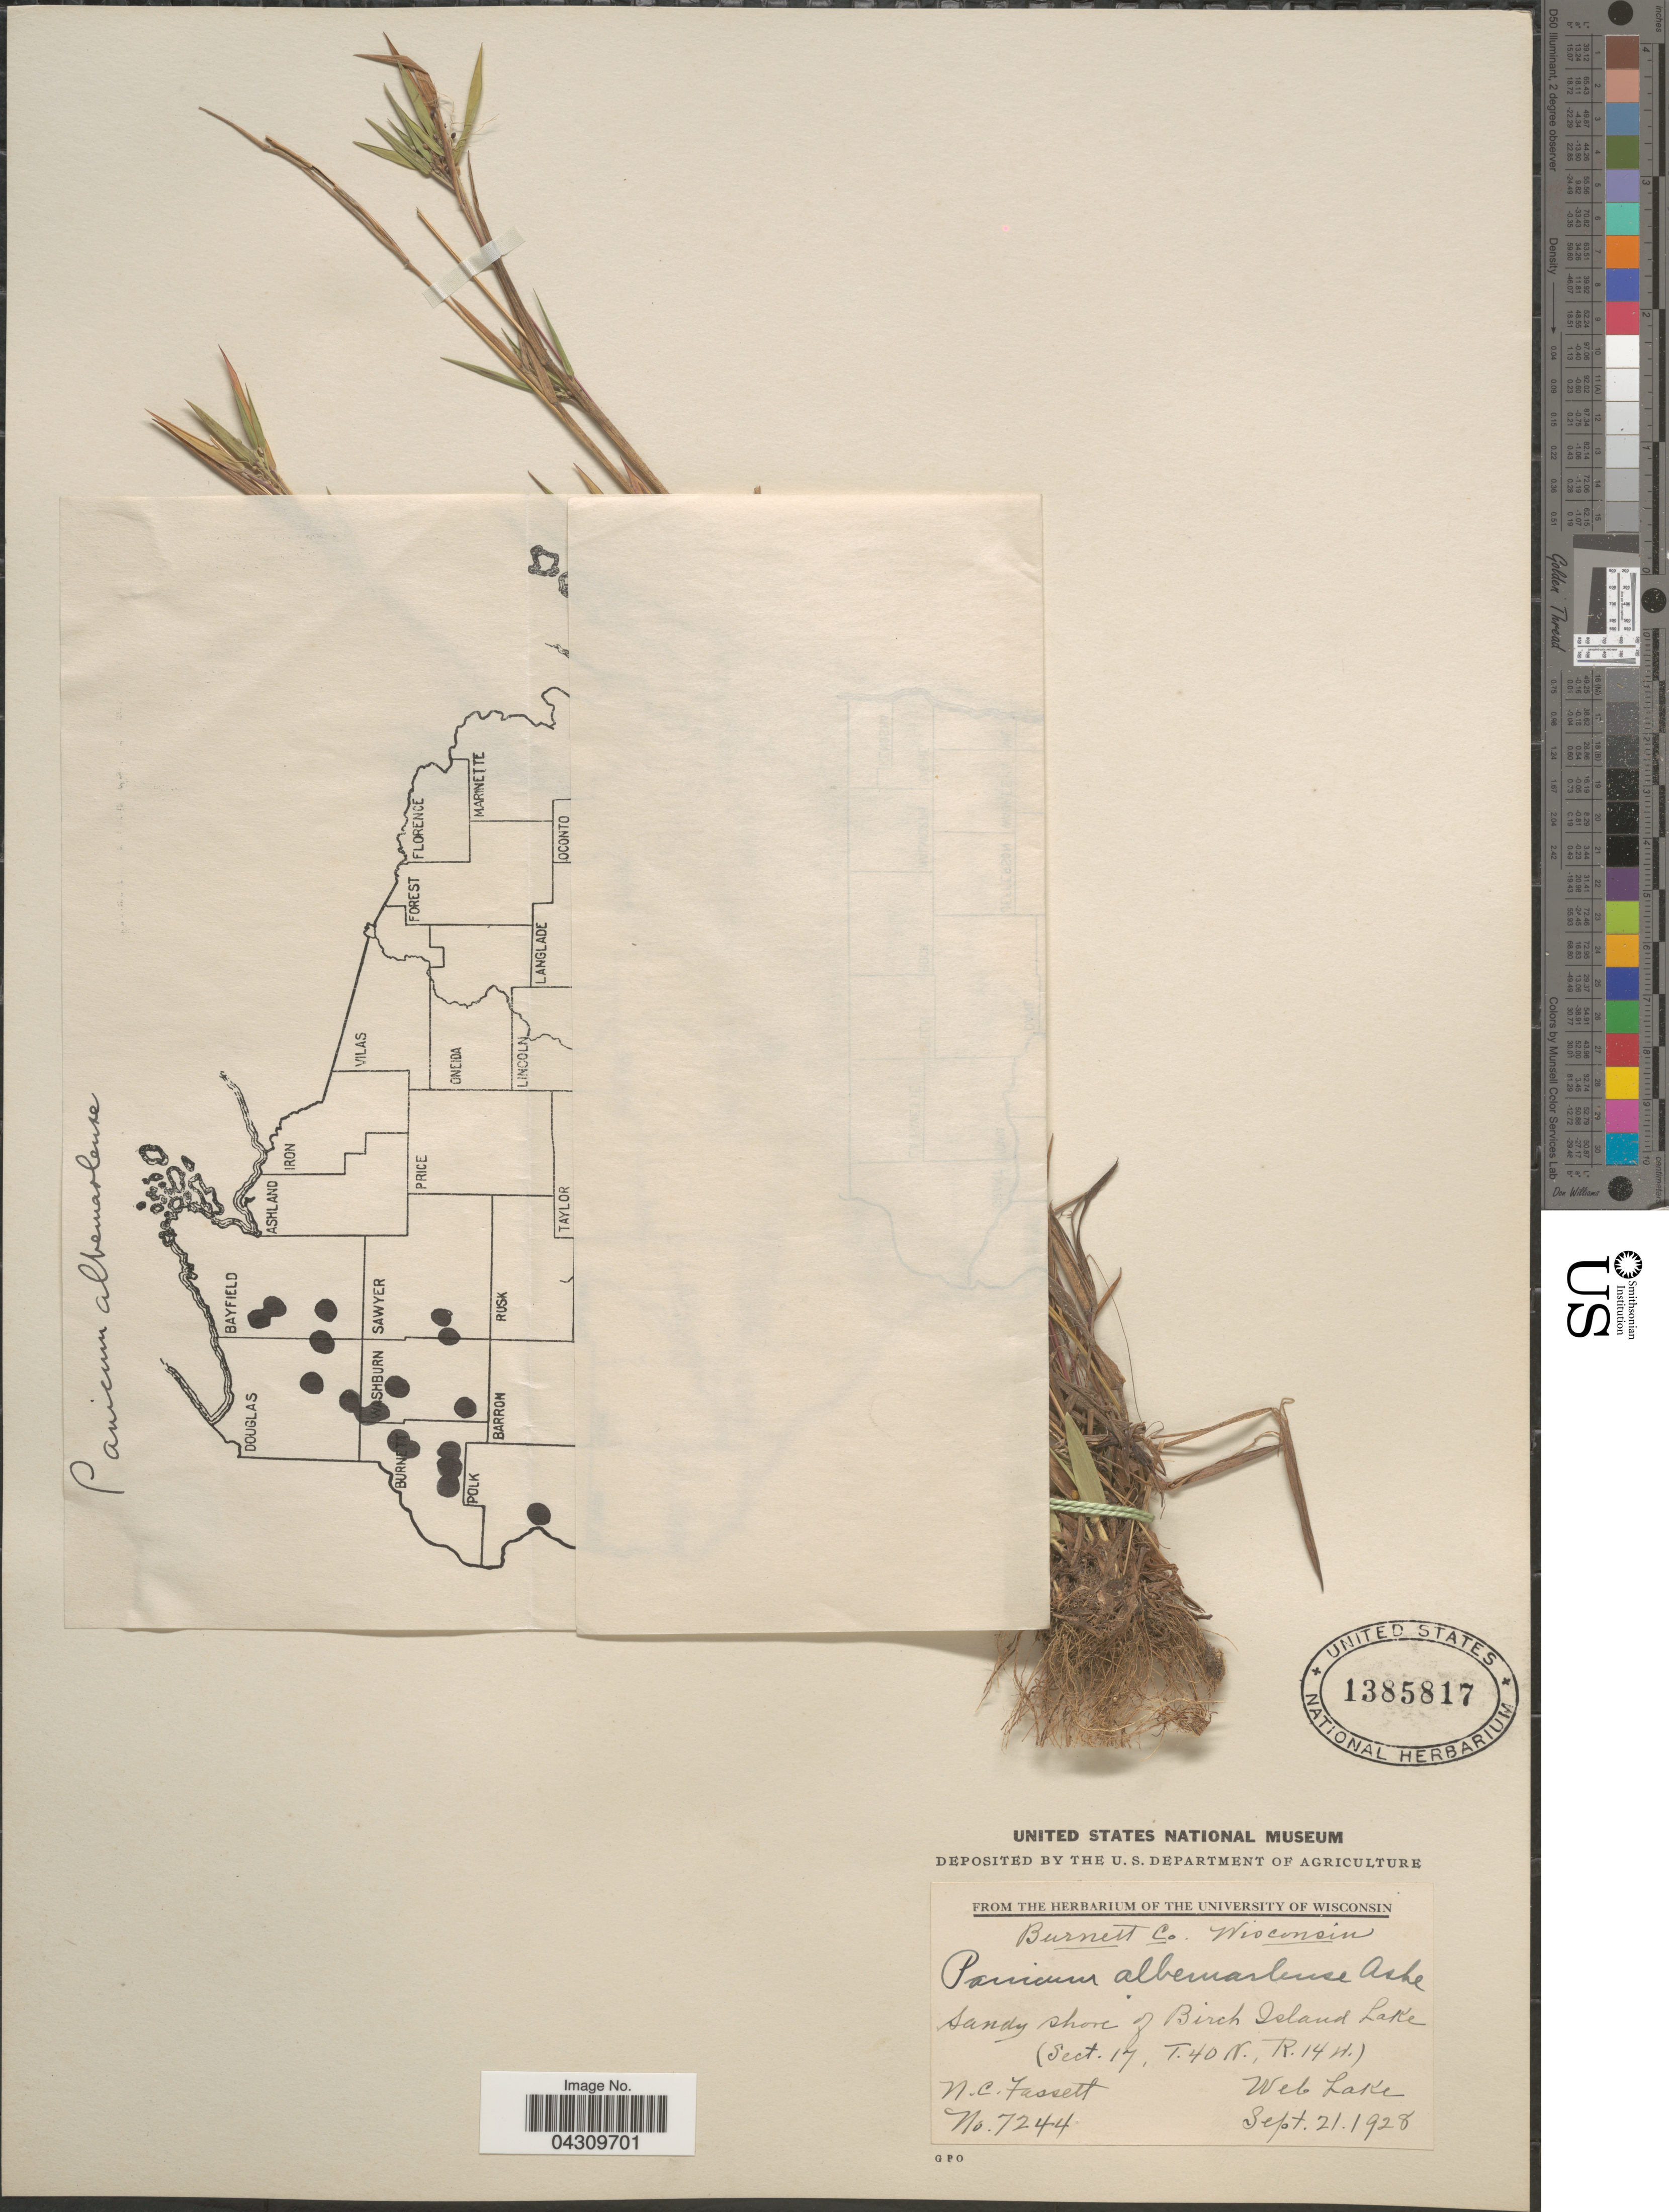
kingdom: Plantae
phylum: Tracheophyta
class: Liliopsida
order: Poales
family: Poaceae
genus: Dichanthelium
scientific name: Dichanthelium acuminatum var. acuminatum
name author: (Sw.) Gould & C.A. Clark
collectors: N. C. Fassett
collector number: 7244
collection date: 1928-09-21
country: United States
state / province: Wisconsin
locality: Burnett Co. Sandy shore of Birch Island Lake (Sect. 17, T.40N, R.14N). Web Lake.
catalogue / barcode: US 1385817